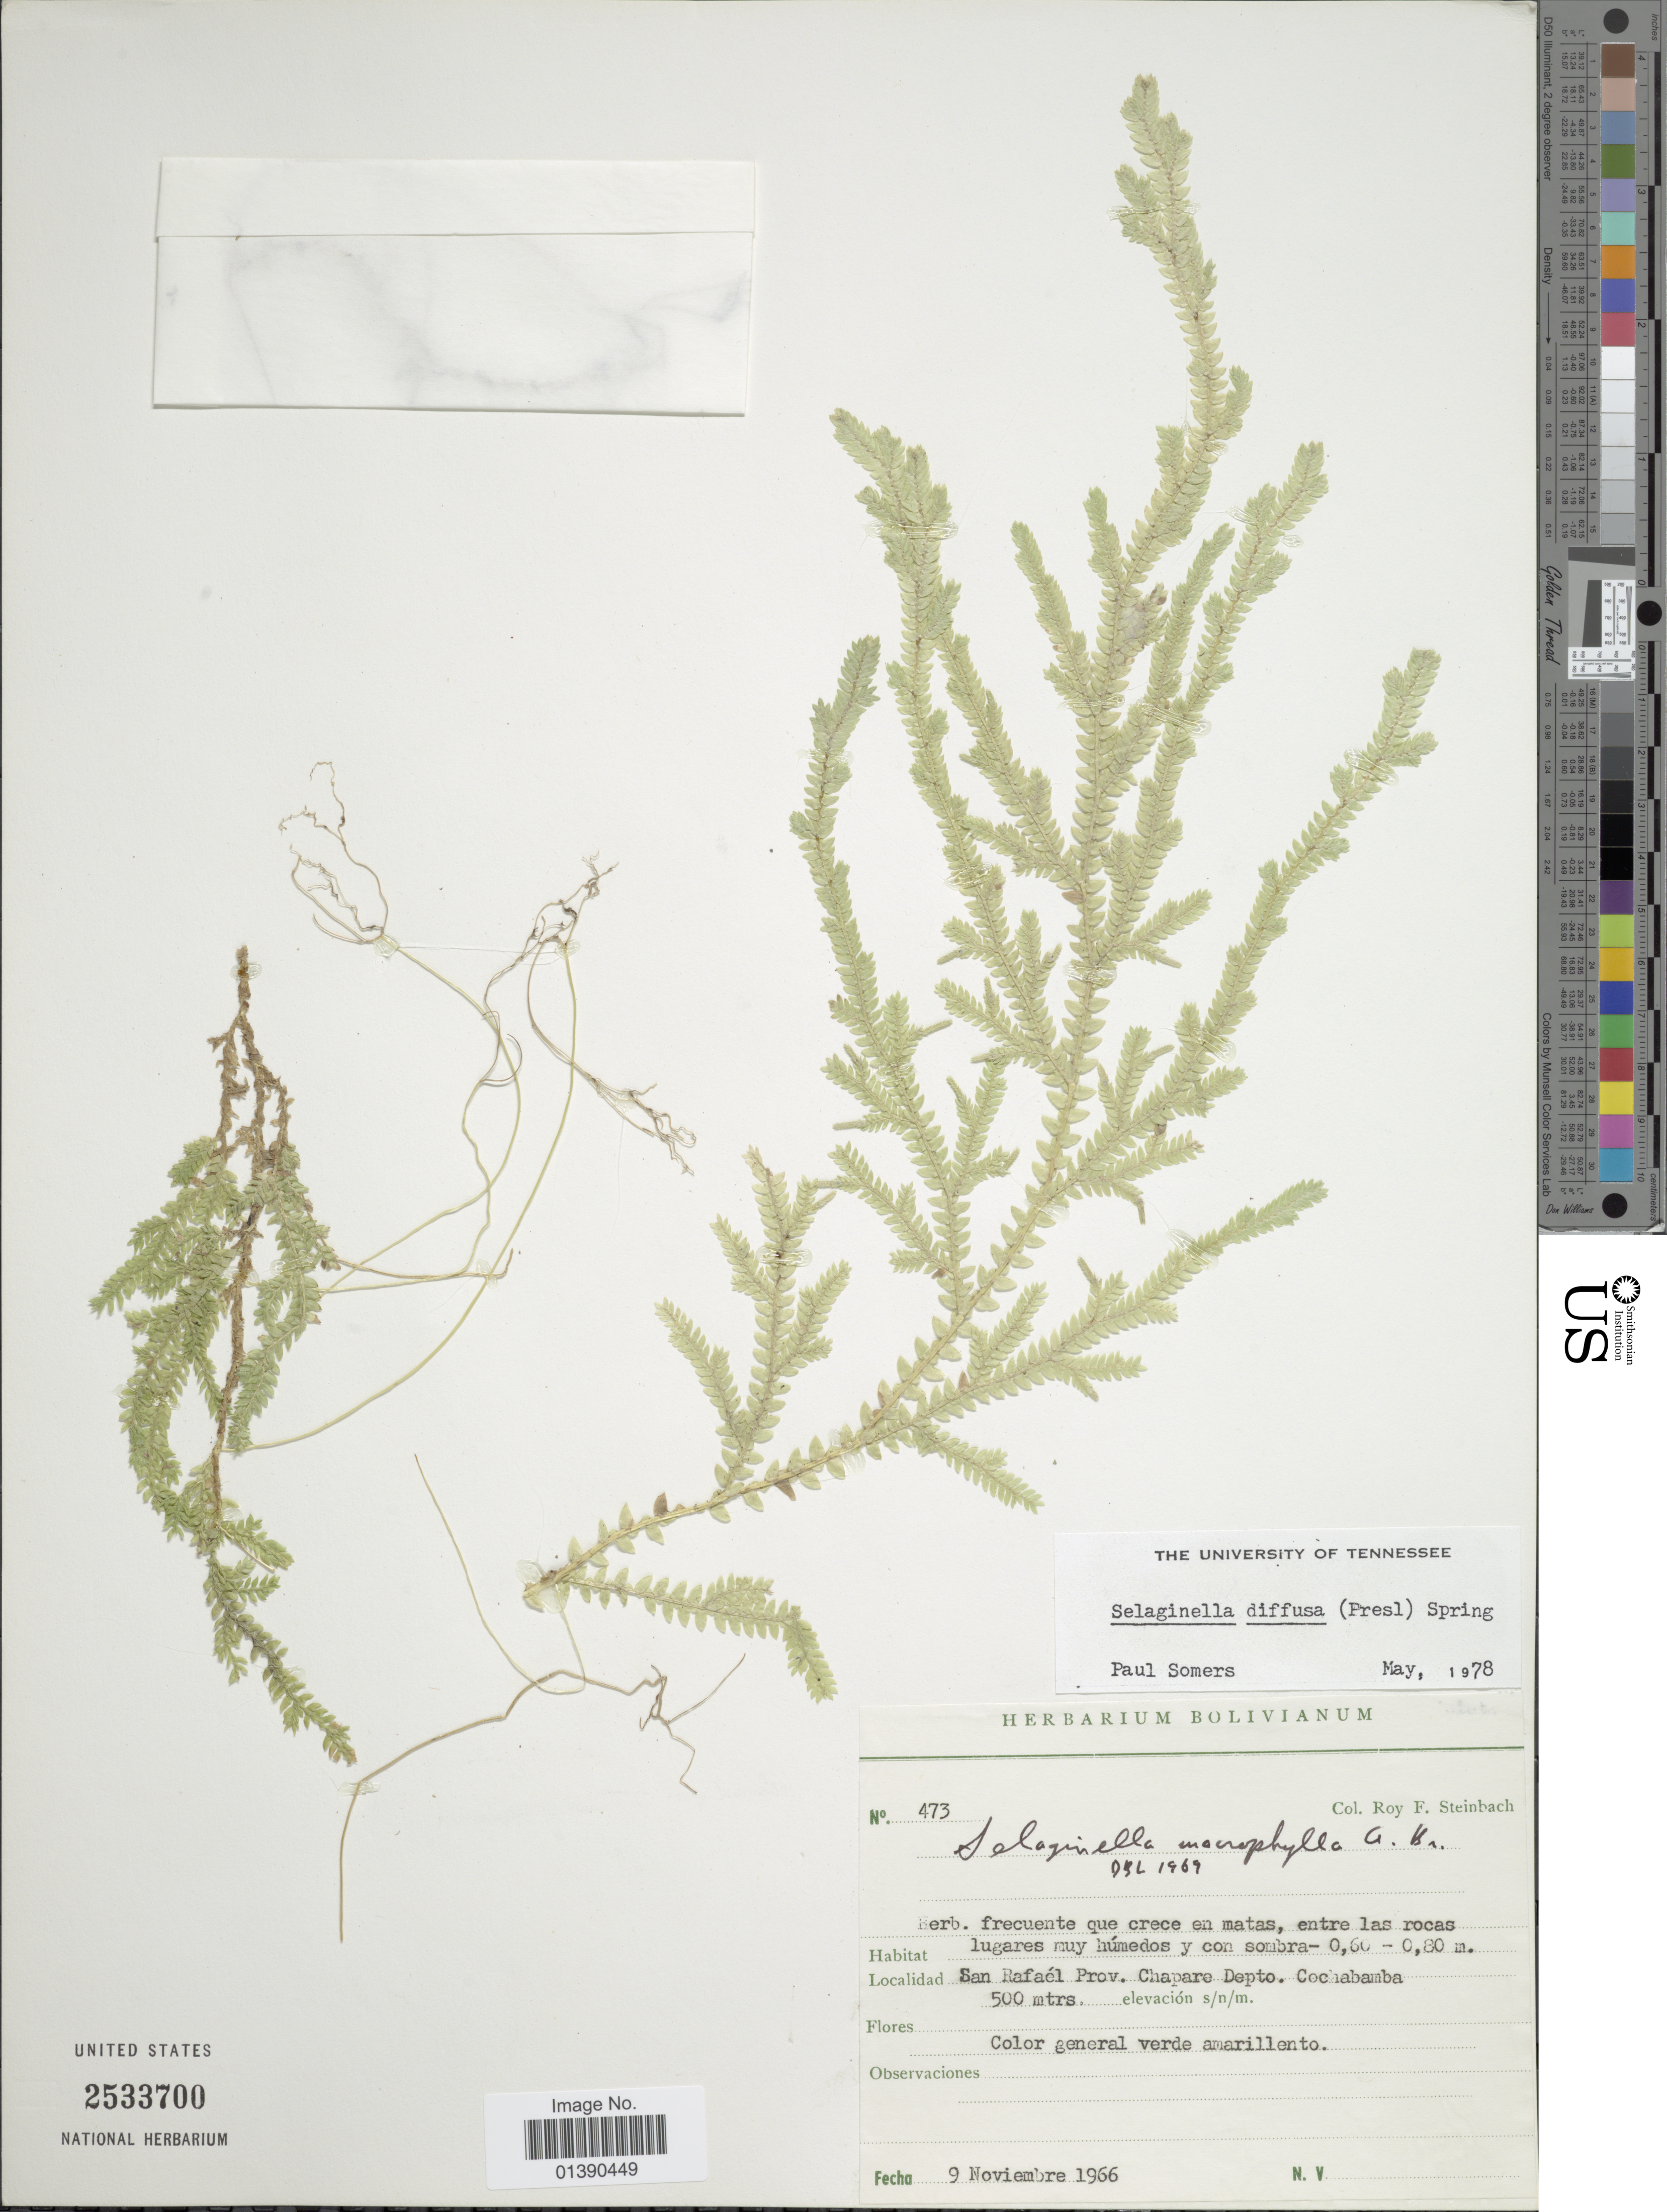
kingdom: Plantae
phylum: Tracheophyta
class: Lycopodiopsida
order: Selaginellales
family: Selaginellaceae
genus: Selaginella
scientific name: Selaginella diffusa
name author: (C. Presl) Spring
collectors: R. F. Steinbach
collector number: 473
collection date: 1966-11-09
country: Bolivia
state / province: Cochabamba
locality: San Rafaél Prov Chapare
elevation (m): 500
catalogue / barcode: US 2533700